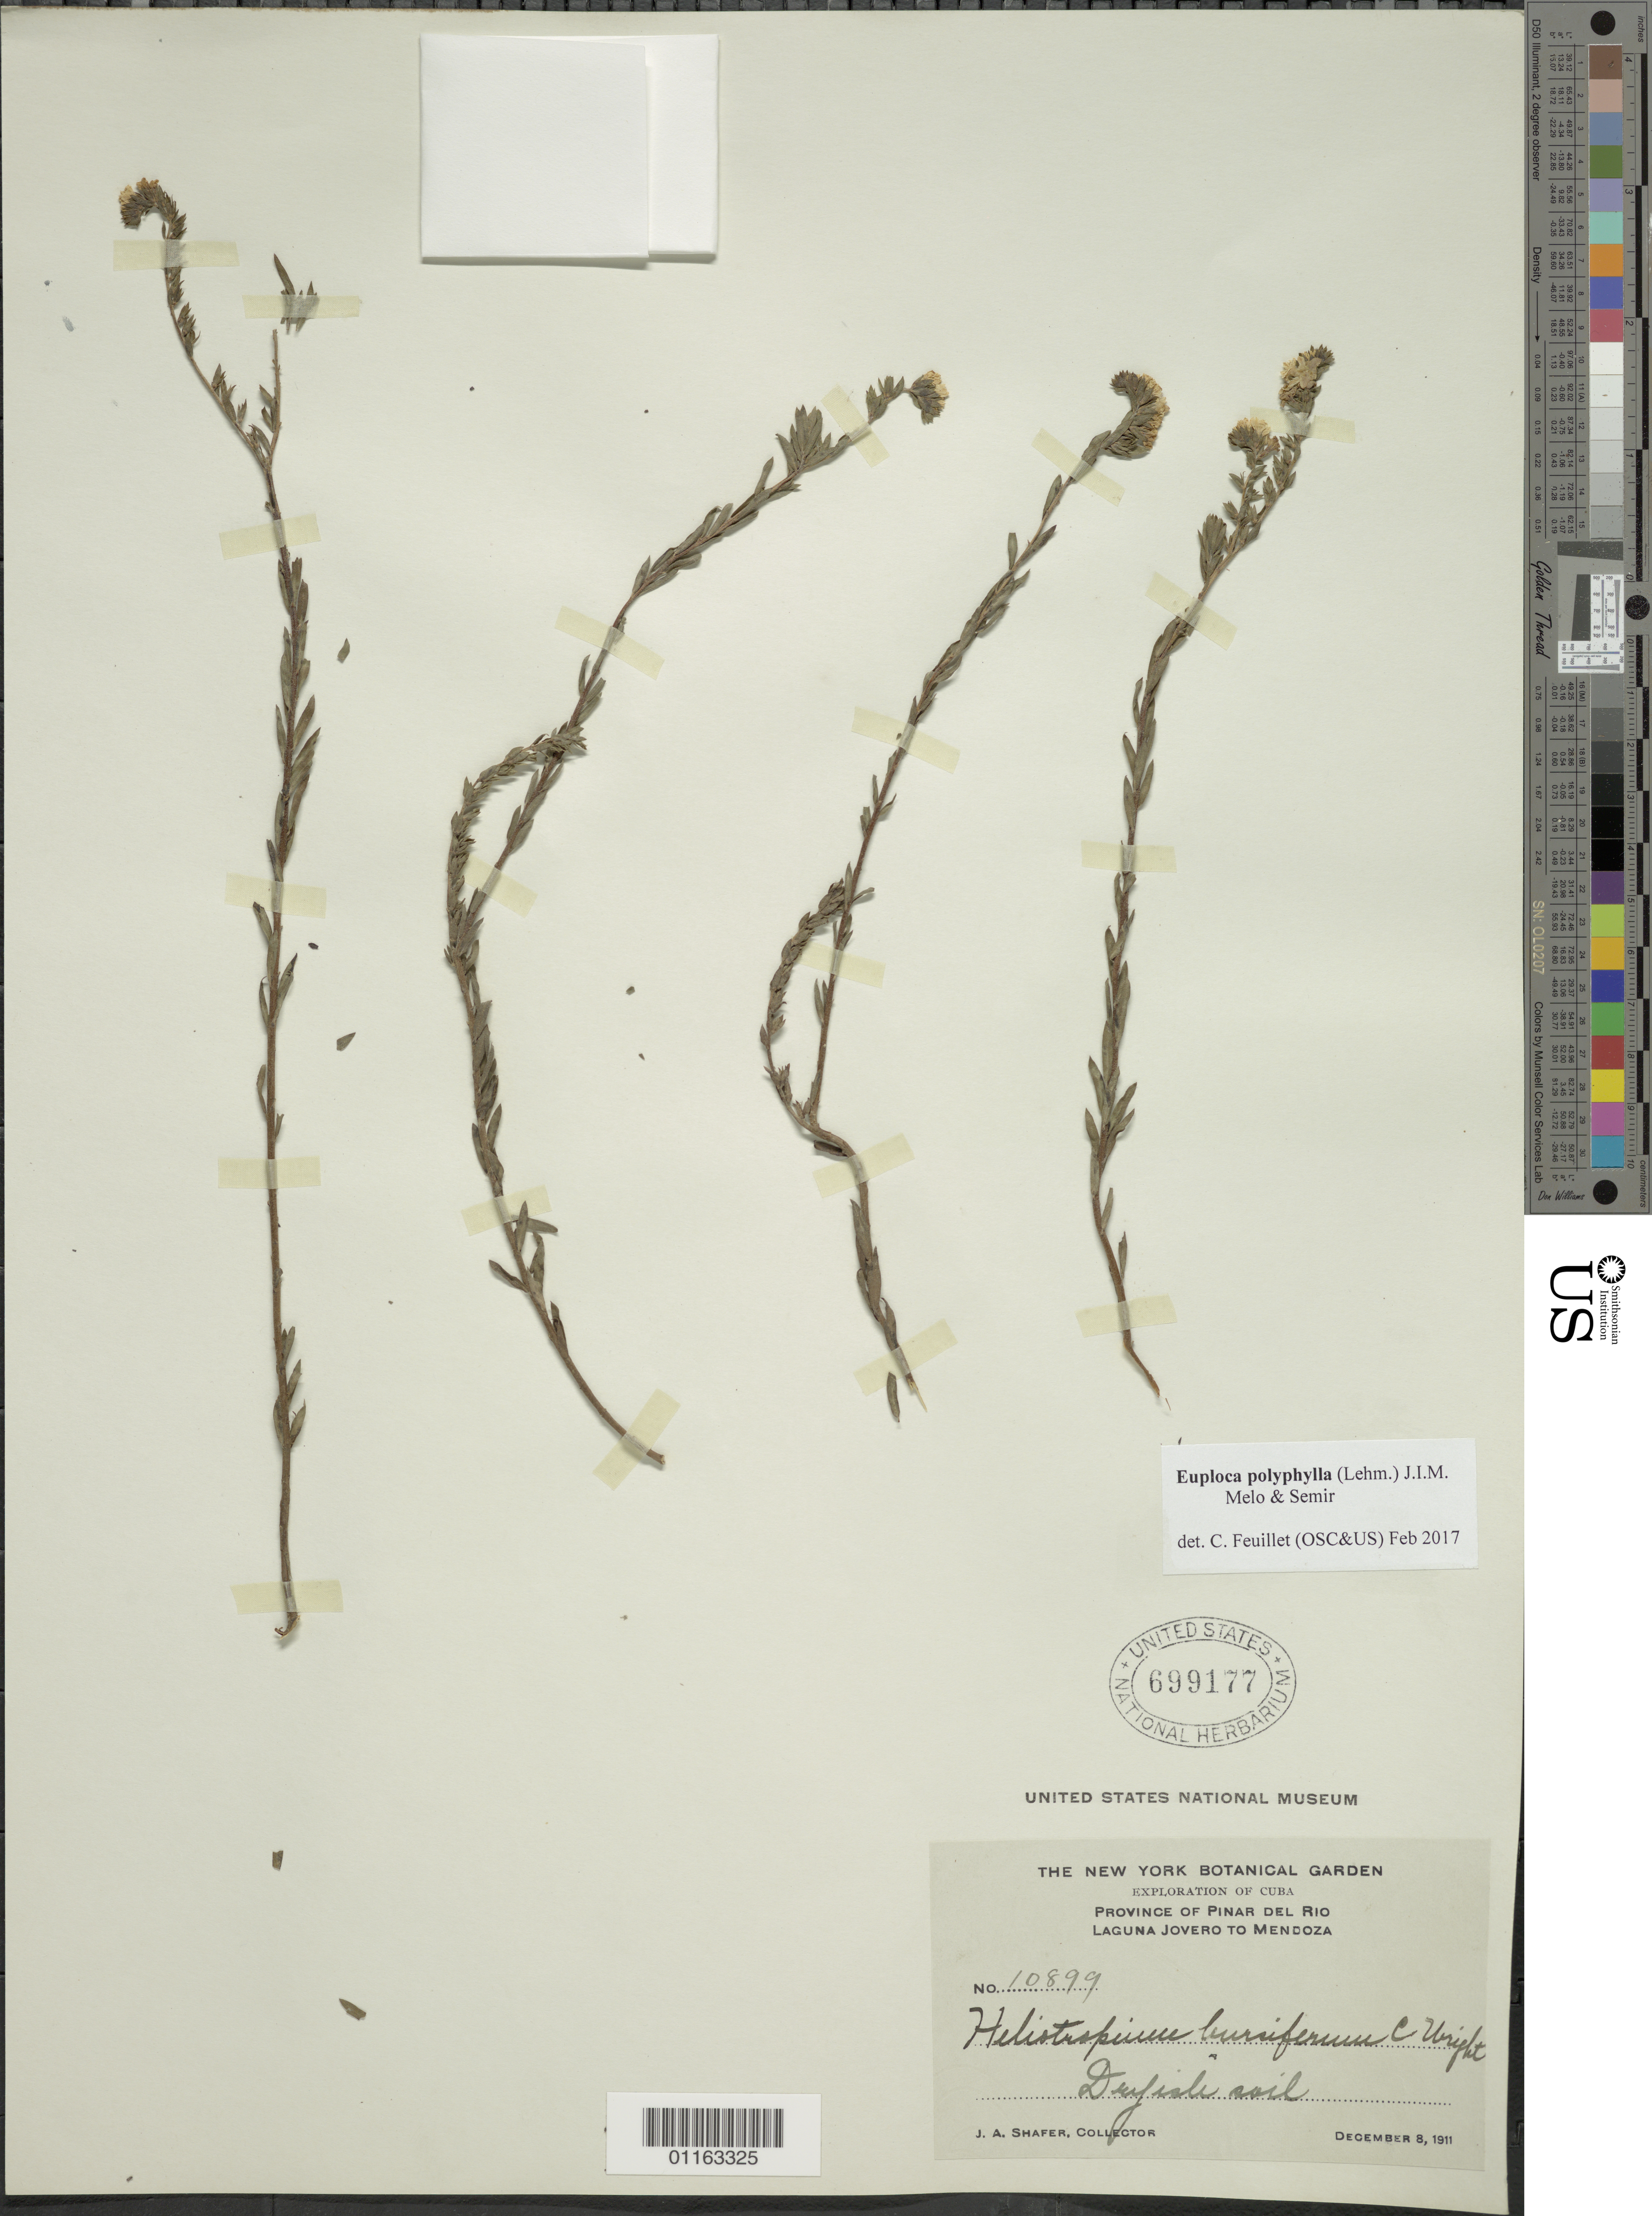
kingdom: Plantae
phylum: Tracheophyta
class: Magnoliopsida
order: Boraginales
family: Heliotropiaceae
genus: Euploca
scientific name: Euploca polyphylla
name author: (Lehm.) J.I.M. Melo & Semir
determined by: Feuillet, C.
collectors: J. A. Shafer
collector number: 10899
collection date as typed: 08 Dec 1911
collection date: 1911-12-08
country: Cuba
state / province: Pinar del Rio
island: Cuba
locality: Laguna Jovero to Mendoza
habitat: Dryish soil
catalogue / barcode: US 699177